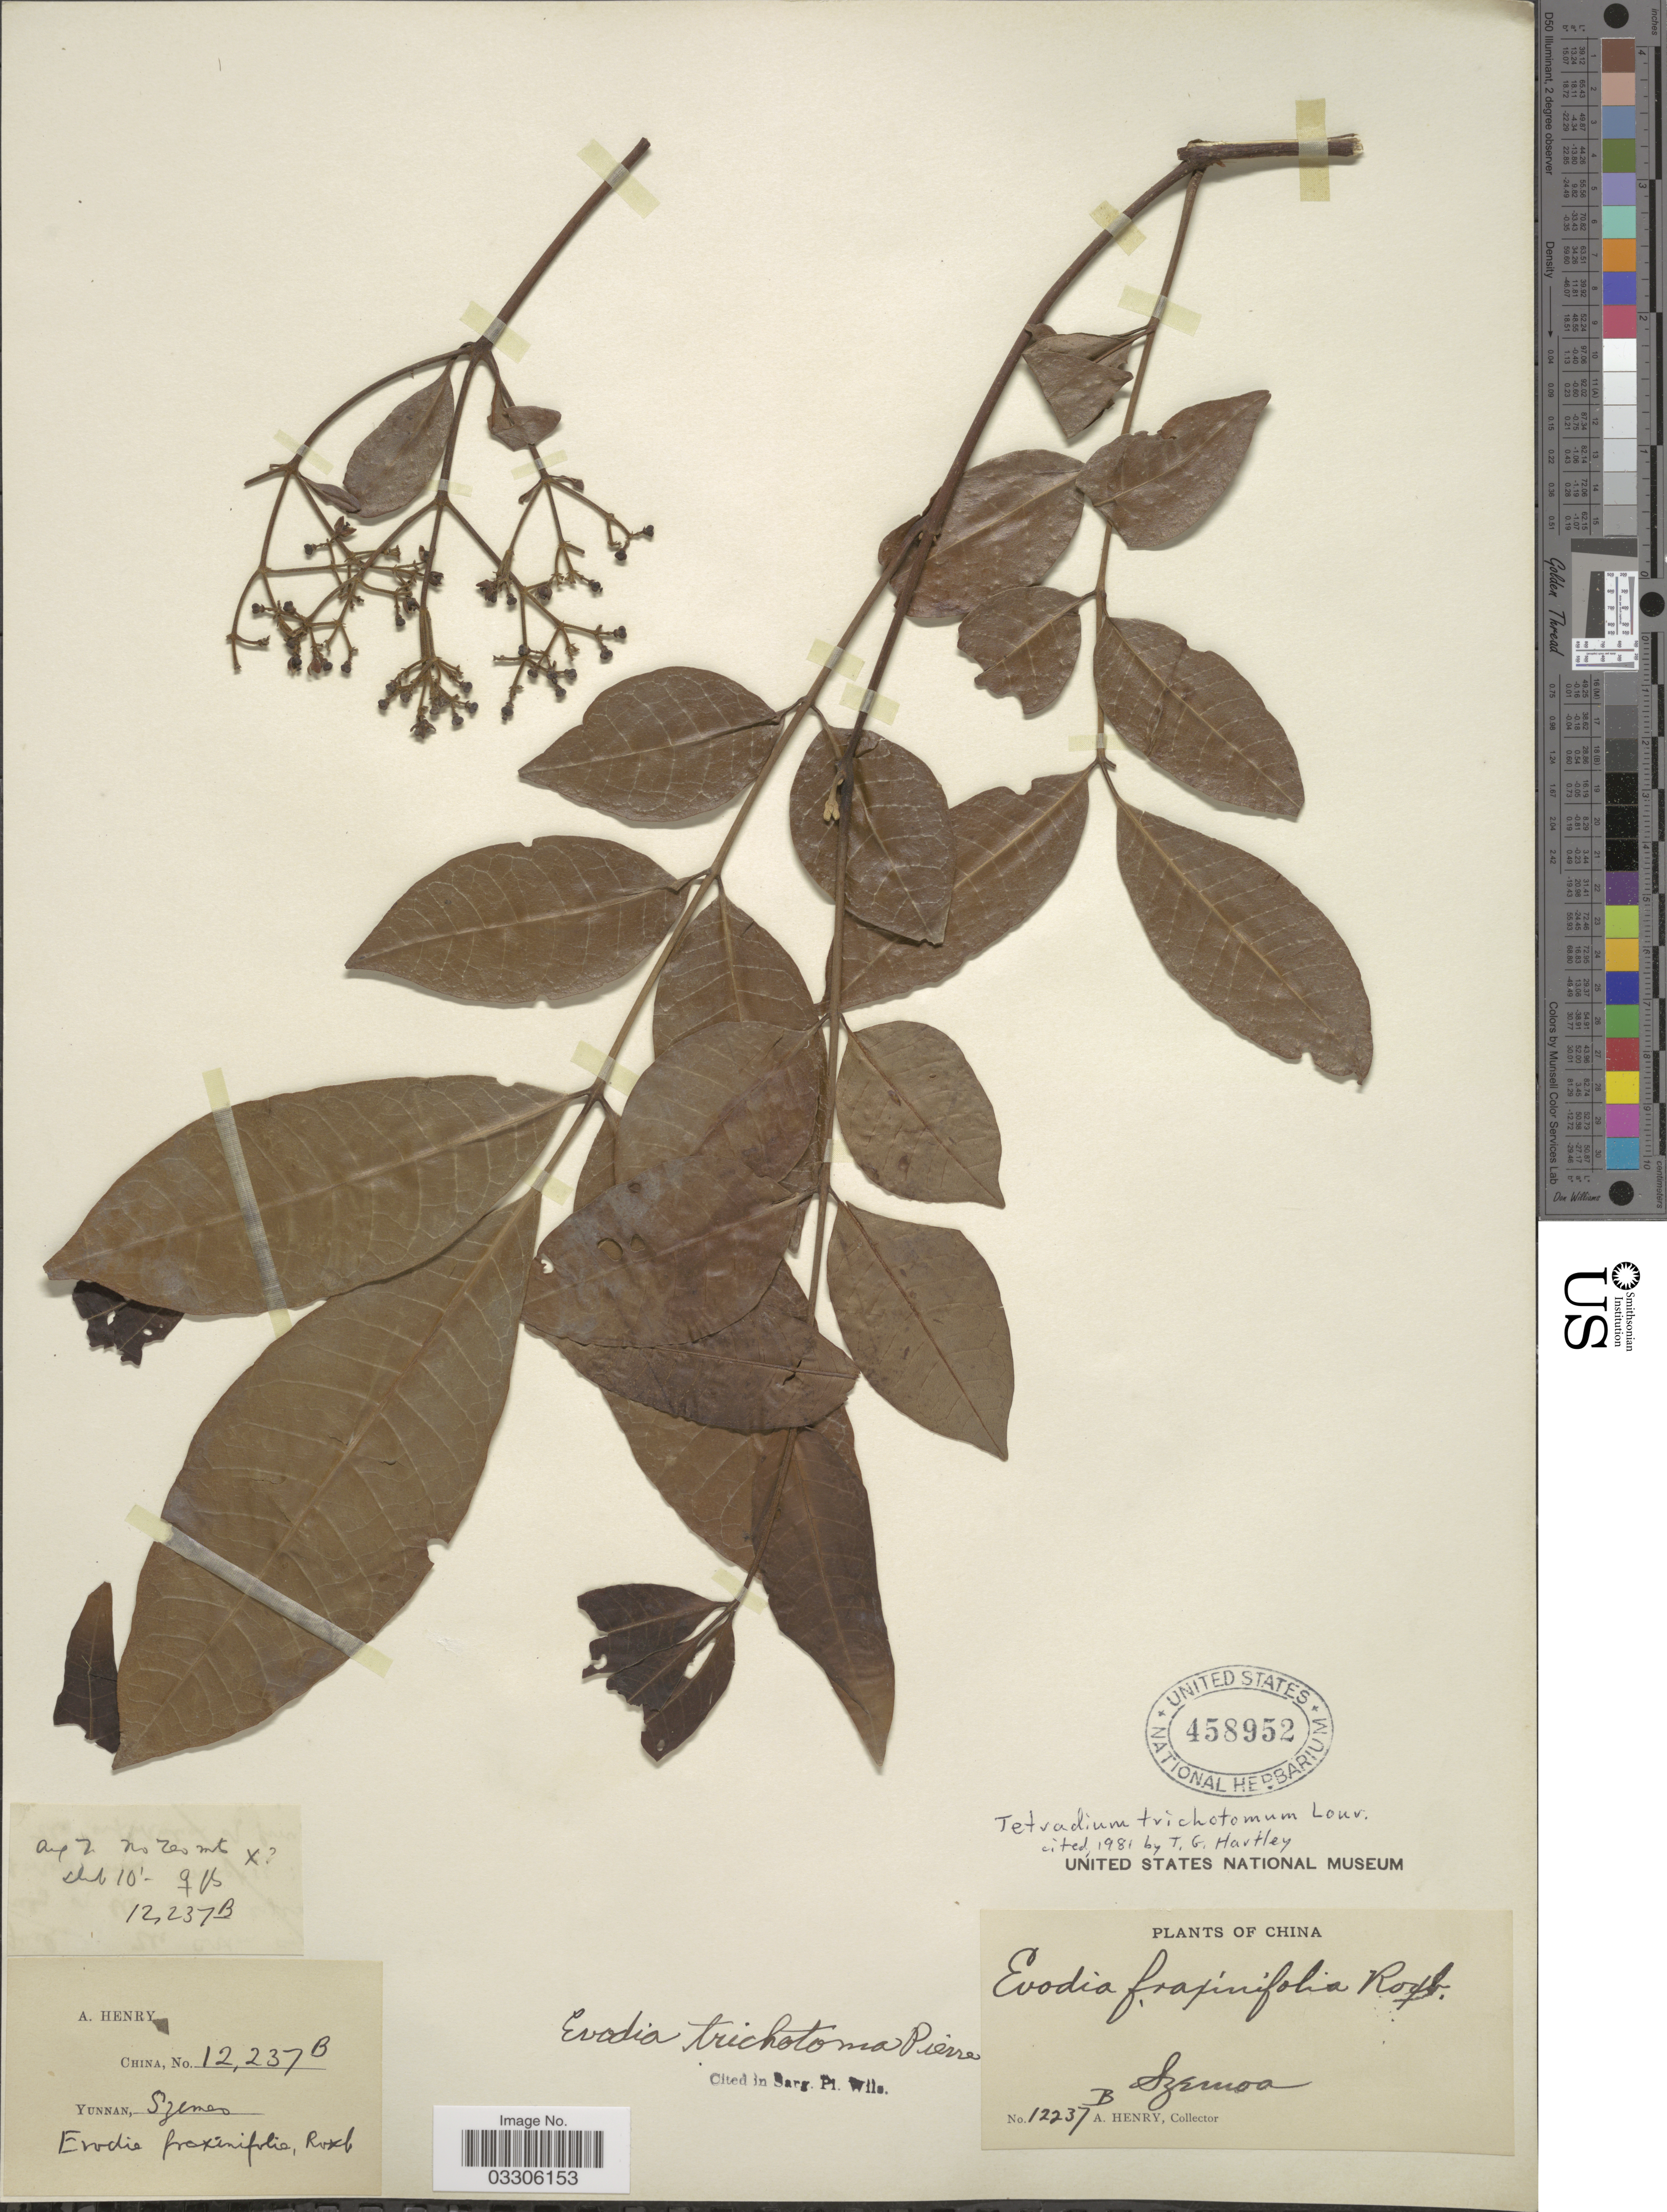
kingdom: Plantae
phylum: Tracheophyta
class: Magnoliopsida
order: Sapindales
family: Rutaceae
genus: Tetradium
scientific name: Tetradium trichotomum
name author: Lour.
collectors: A. Henry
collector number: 12237 B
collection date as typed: Transcribed d/m/y: /8/7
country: China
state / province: Yunnan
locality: Szemoa.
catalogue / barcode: US 458952